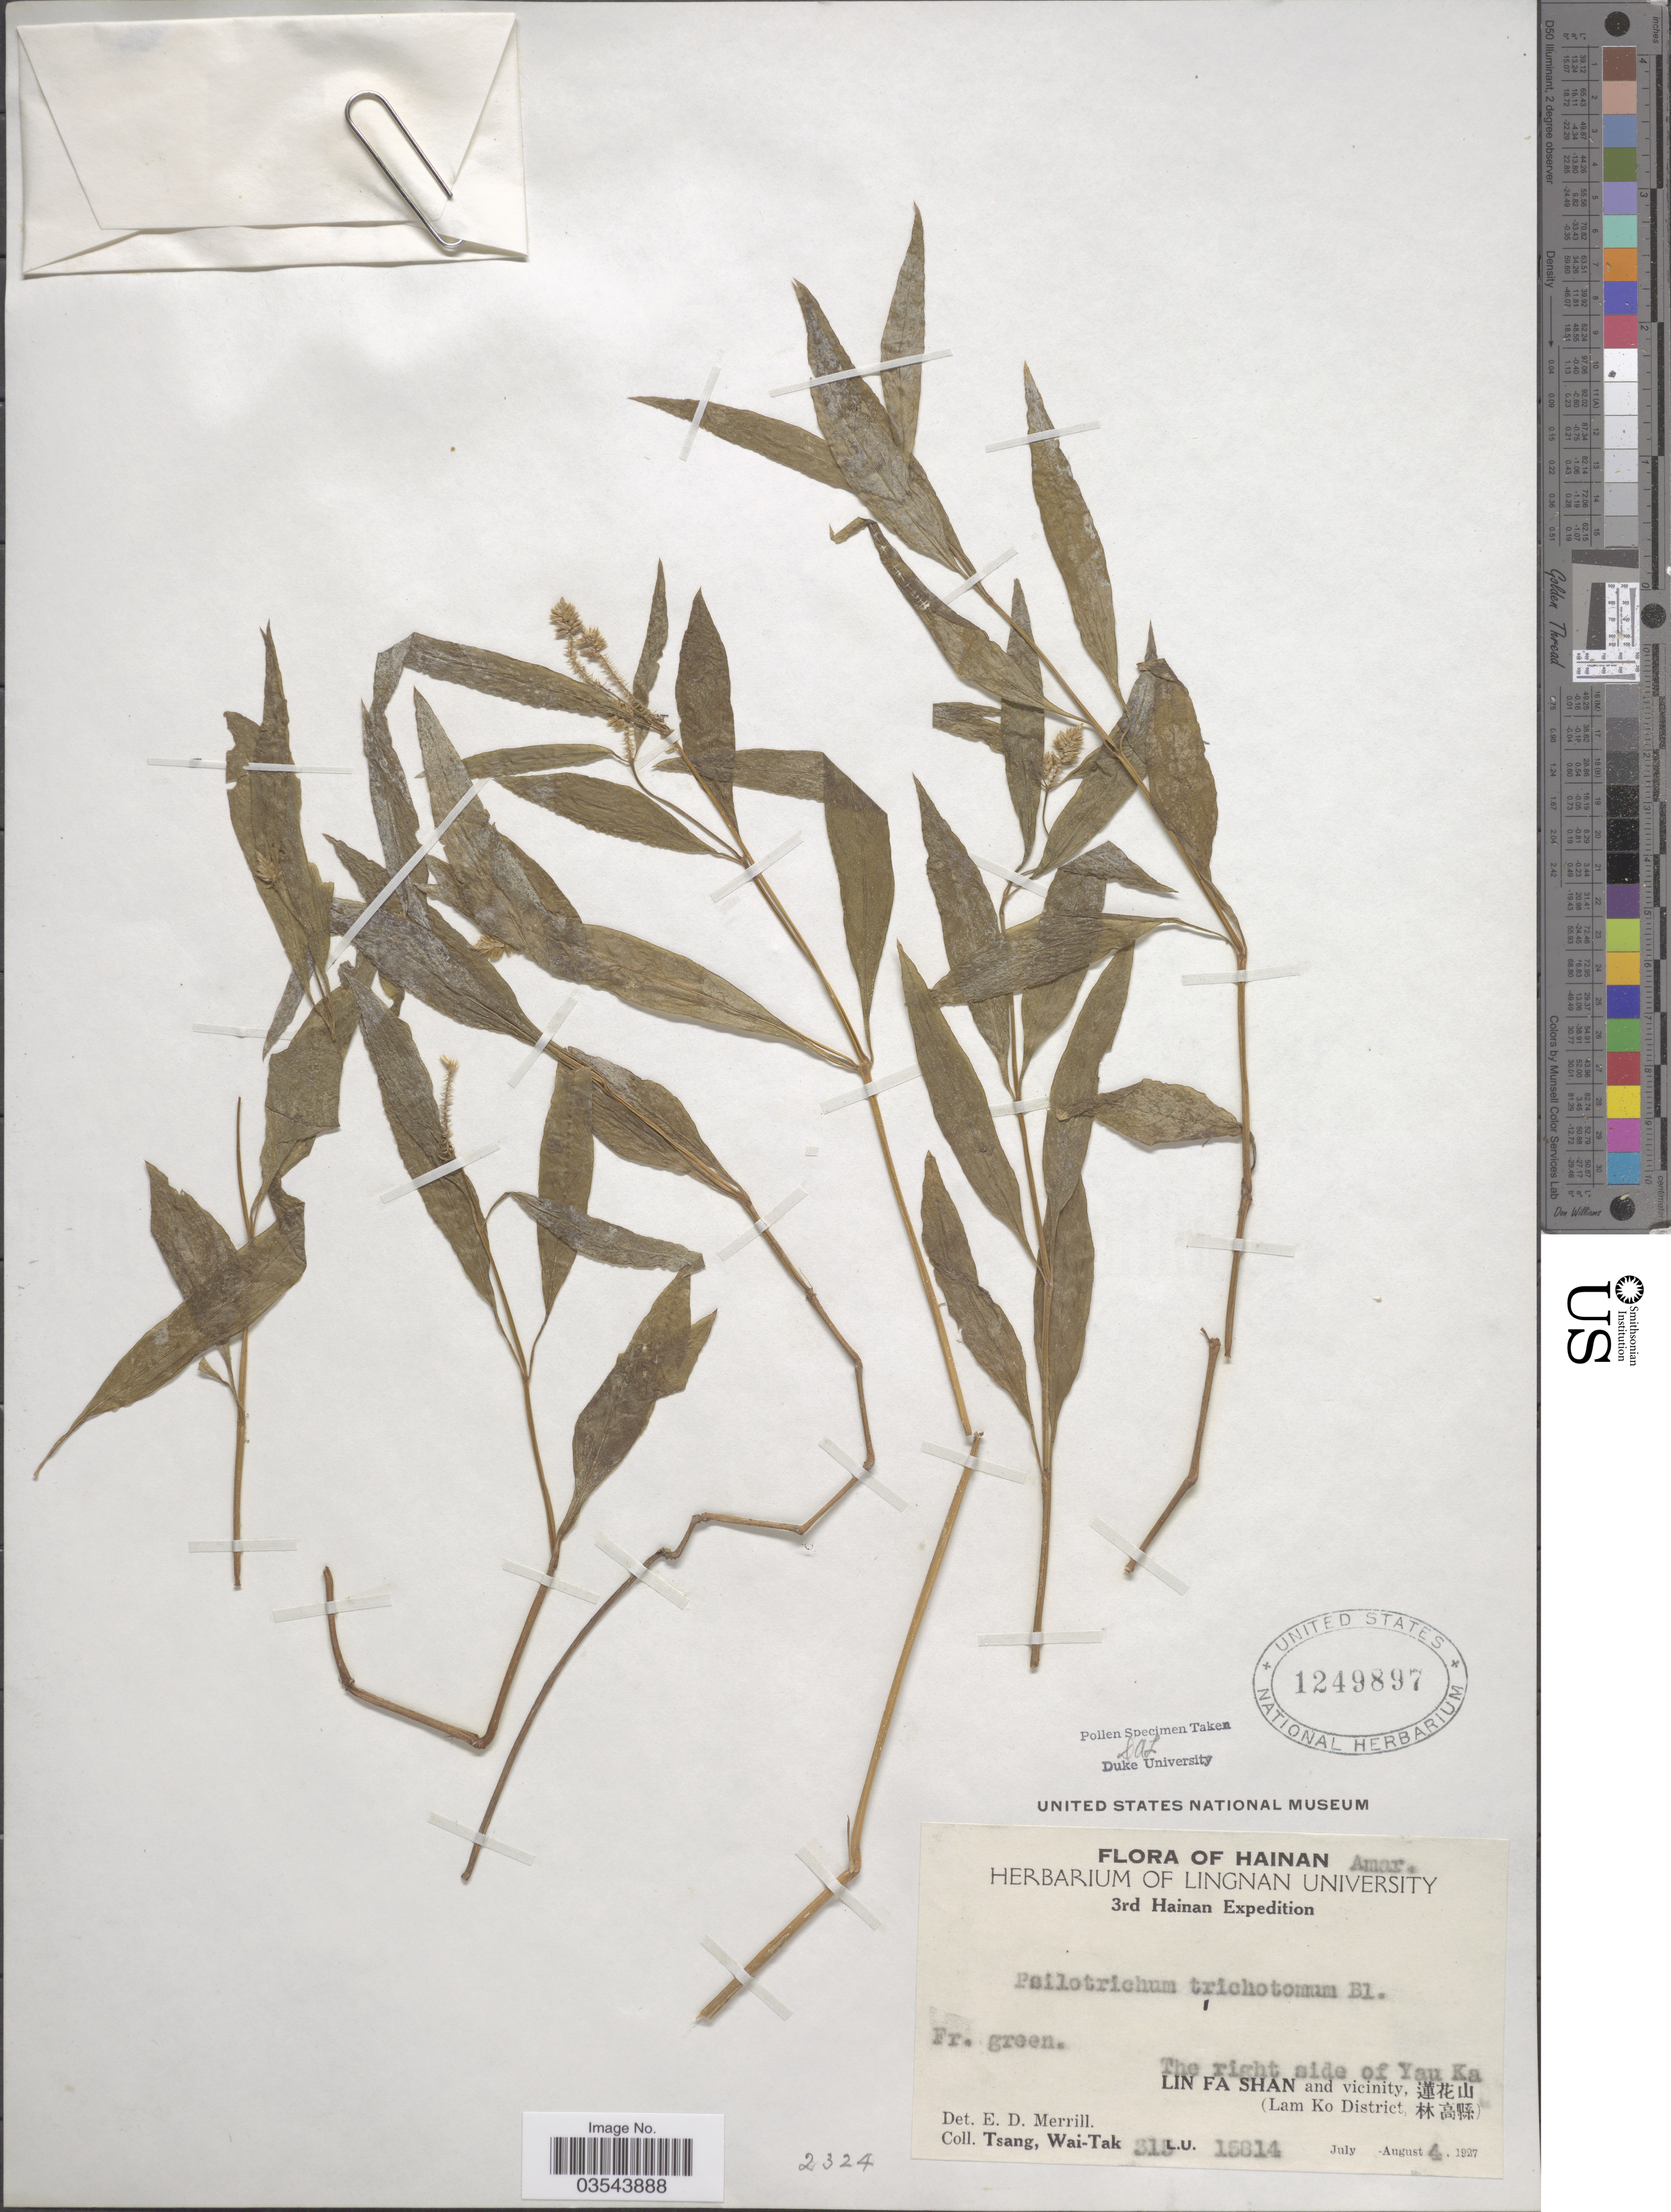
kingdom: Plantae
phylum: Tracheophyta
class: Magnoliopsida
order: Caryophyllales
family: Amaranthaceae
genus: Psilotrichum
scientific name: Psilotrichum ferrugineum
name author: (Roxb.) Moq.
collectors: W. T. Tsang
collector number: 315 L.U. 15814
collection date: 1927-08-04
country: China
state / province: Hainan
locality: The right side of Yau Ka, Lin Fa Shan and vicinity, X. (Lam Ko District, X).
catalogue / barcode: US 1249897